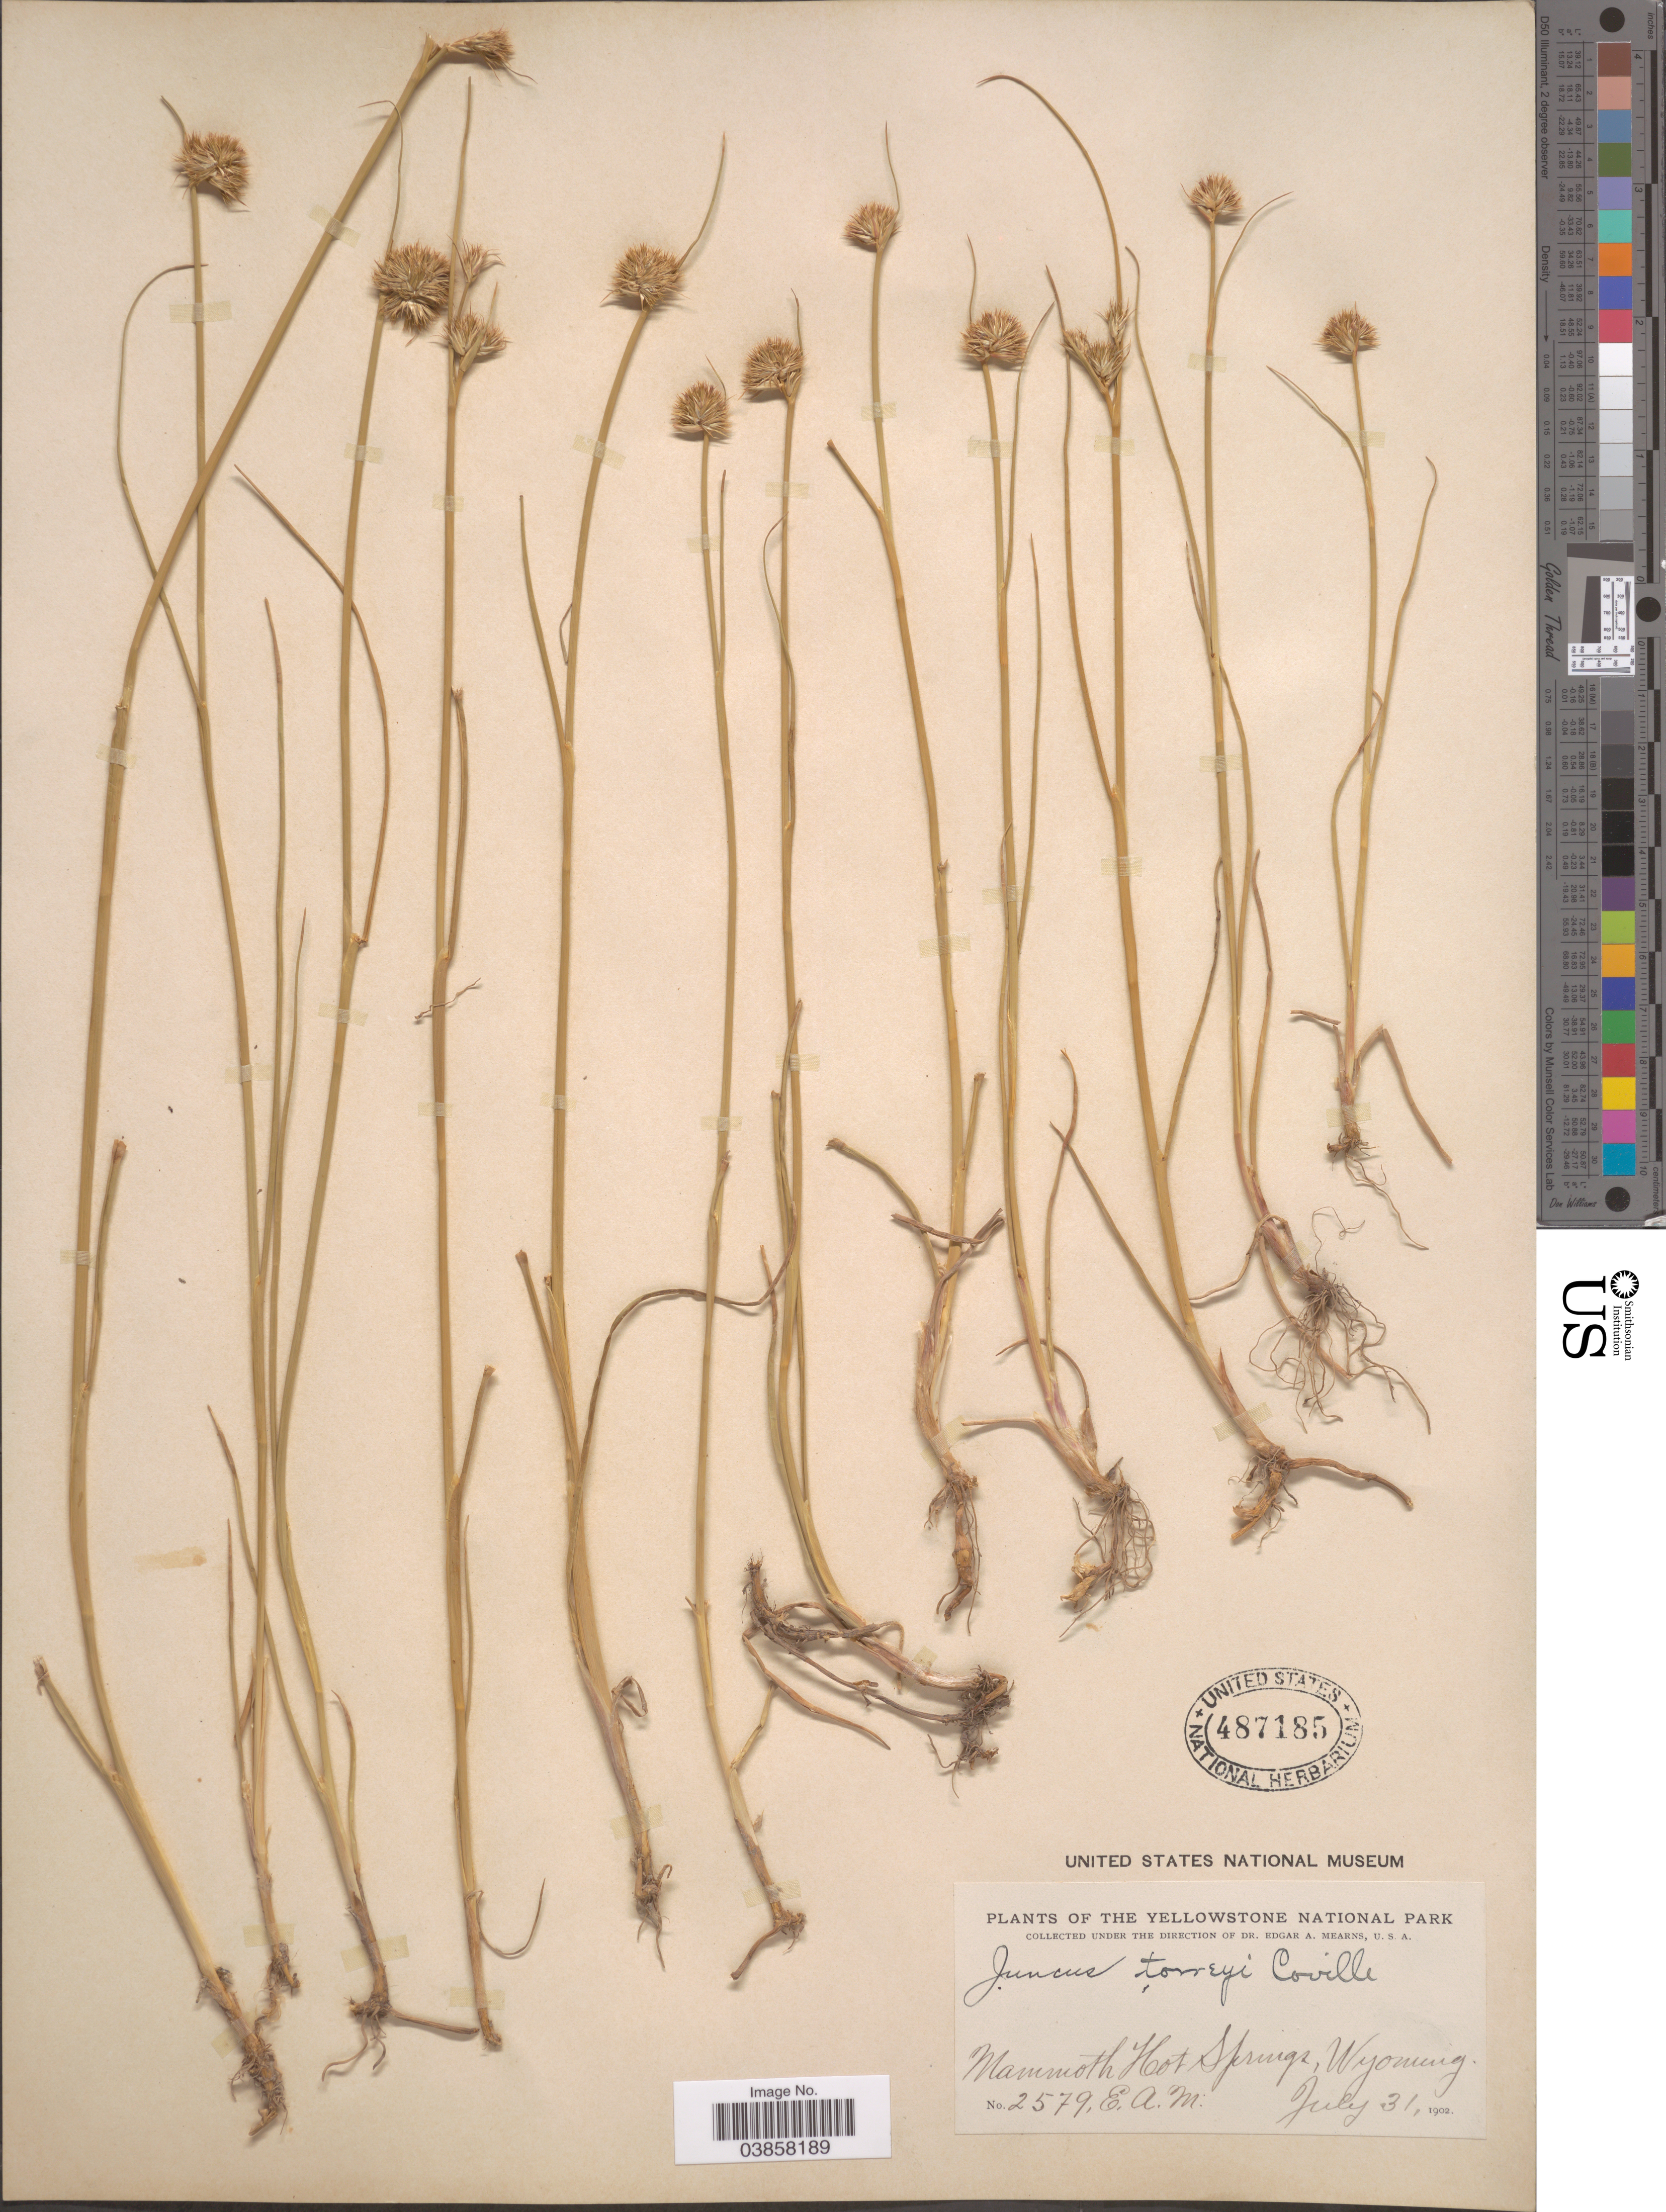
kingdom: Plantae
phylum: Tracheophyta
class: Liliopsida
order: Poales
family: Juncaceae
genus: Juncus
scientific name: Juncus torreyi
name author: Coville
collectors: E. A. Mearns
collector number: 2579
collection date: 1902-07-31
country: United States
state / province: Wyoming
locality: The Yellowstone National Park. Mammoth Hot Springs.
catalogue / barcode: US 487185